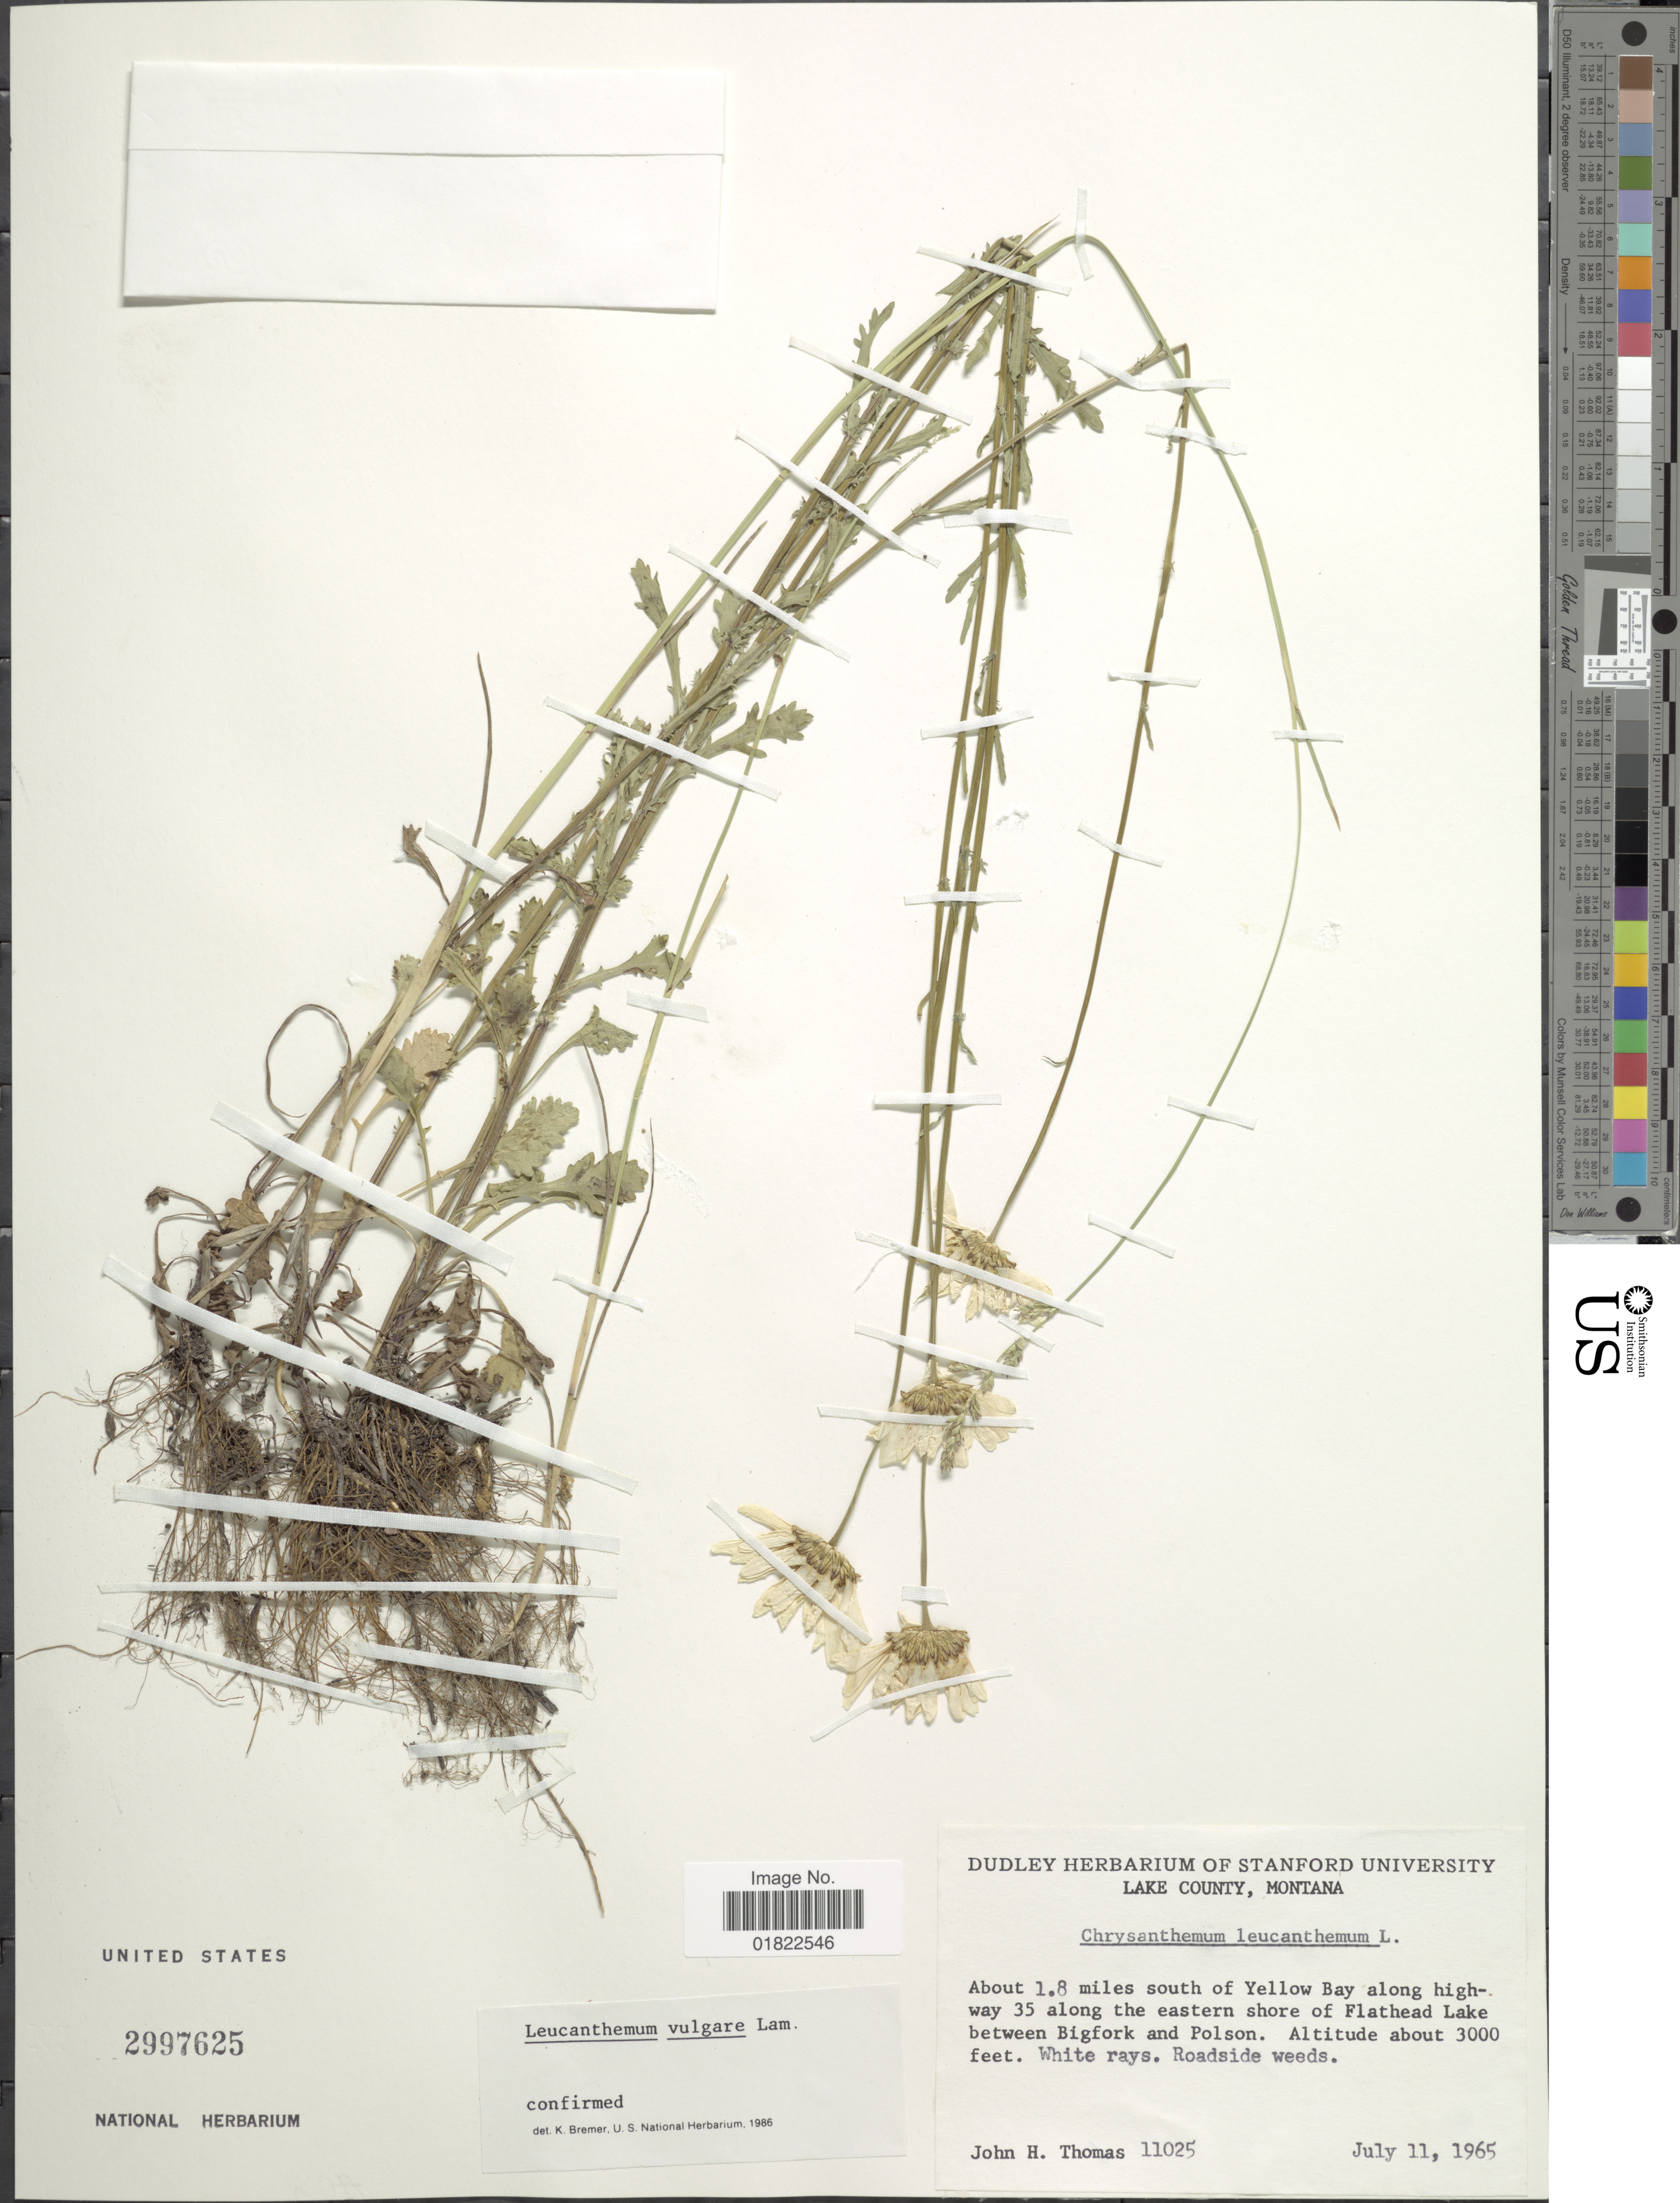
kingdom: Plantae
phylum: Tracheophyta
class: Magnoliopsida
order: Asterales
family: Asteraceae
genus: Leucanthemum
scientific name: Leucanthemum vulgare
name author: Lam.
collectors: J. H. Thomas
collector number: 11025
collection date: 1965-07-11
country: United States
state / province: Montana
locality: Lake County, About 1.8 miles south of Yellow Bay along highway 35 along the eastern shore of Flathead Lake between Bigfork and Polson. Roadside weeds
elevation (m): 914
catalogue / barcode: US 2997625